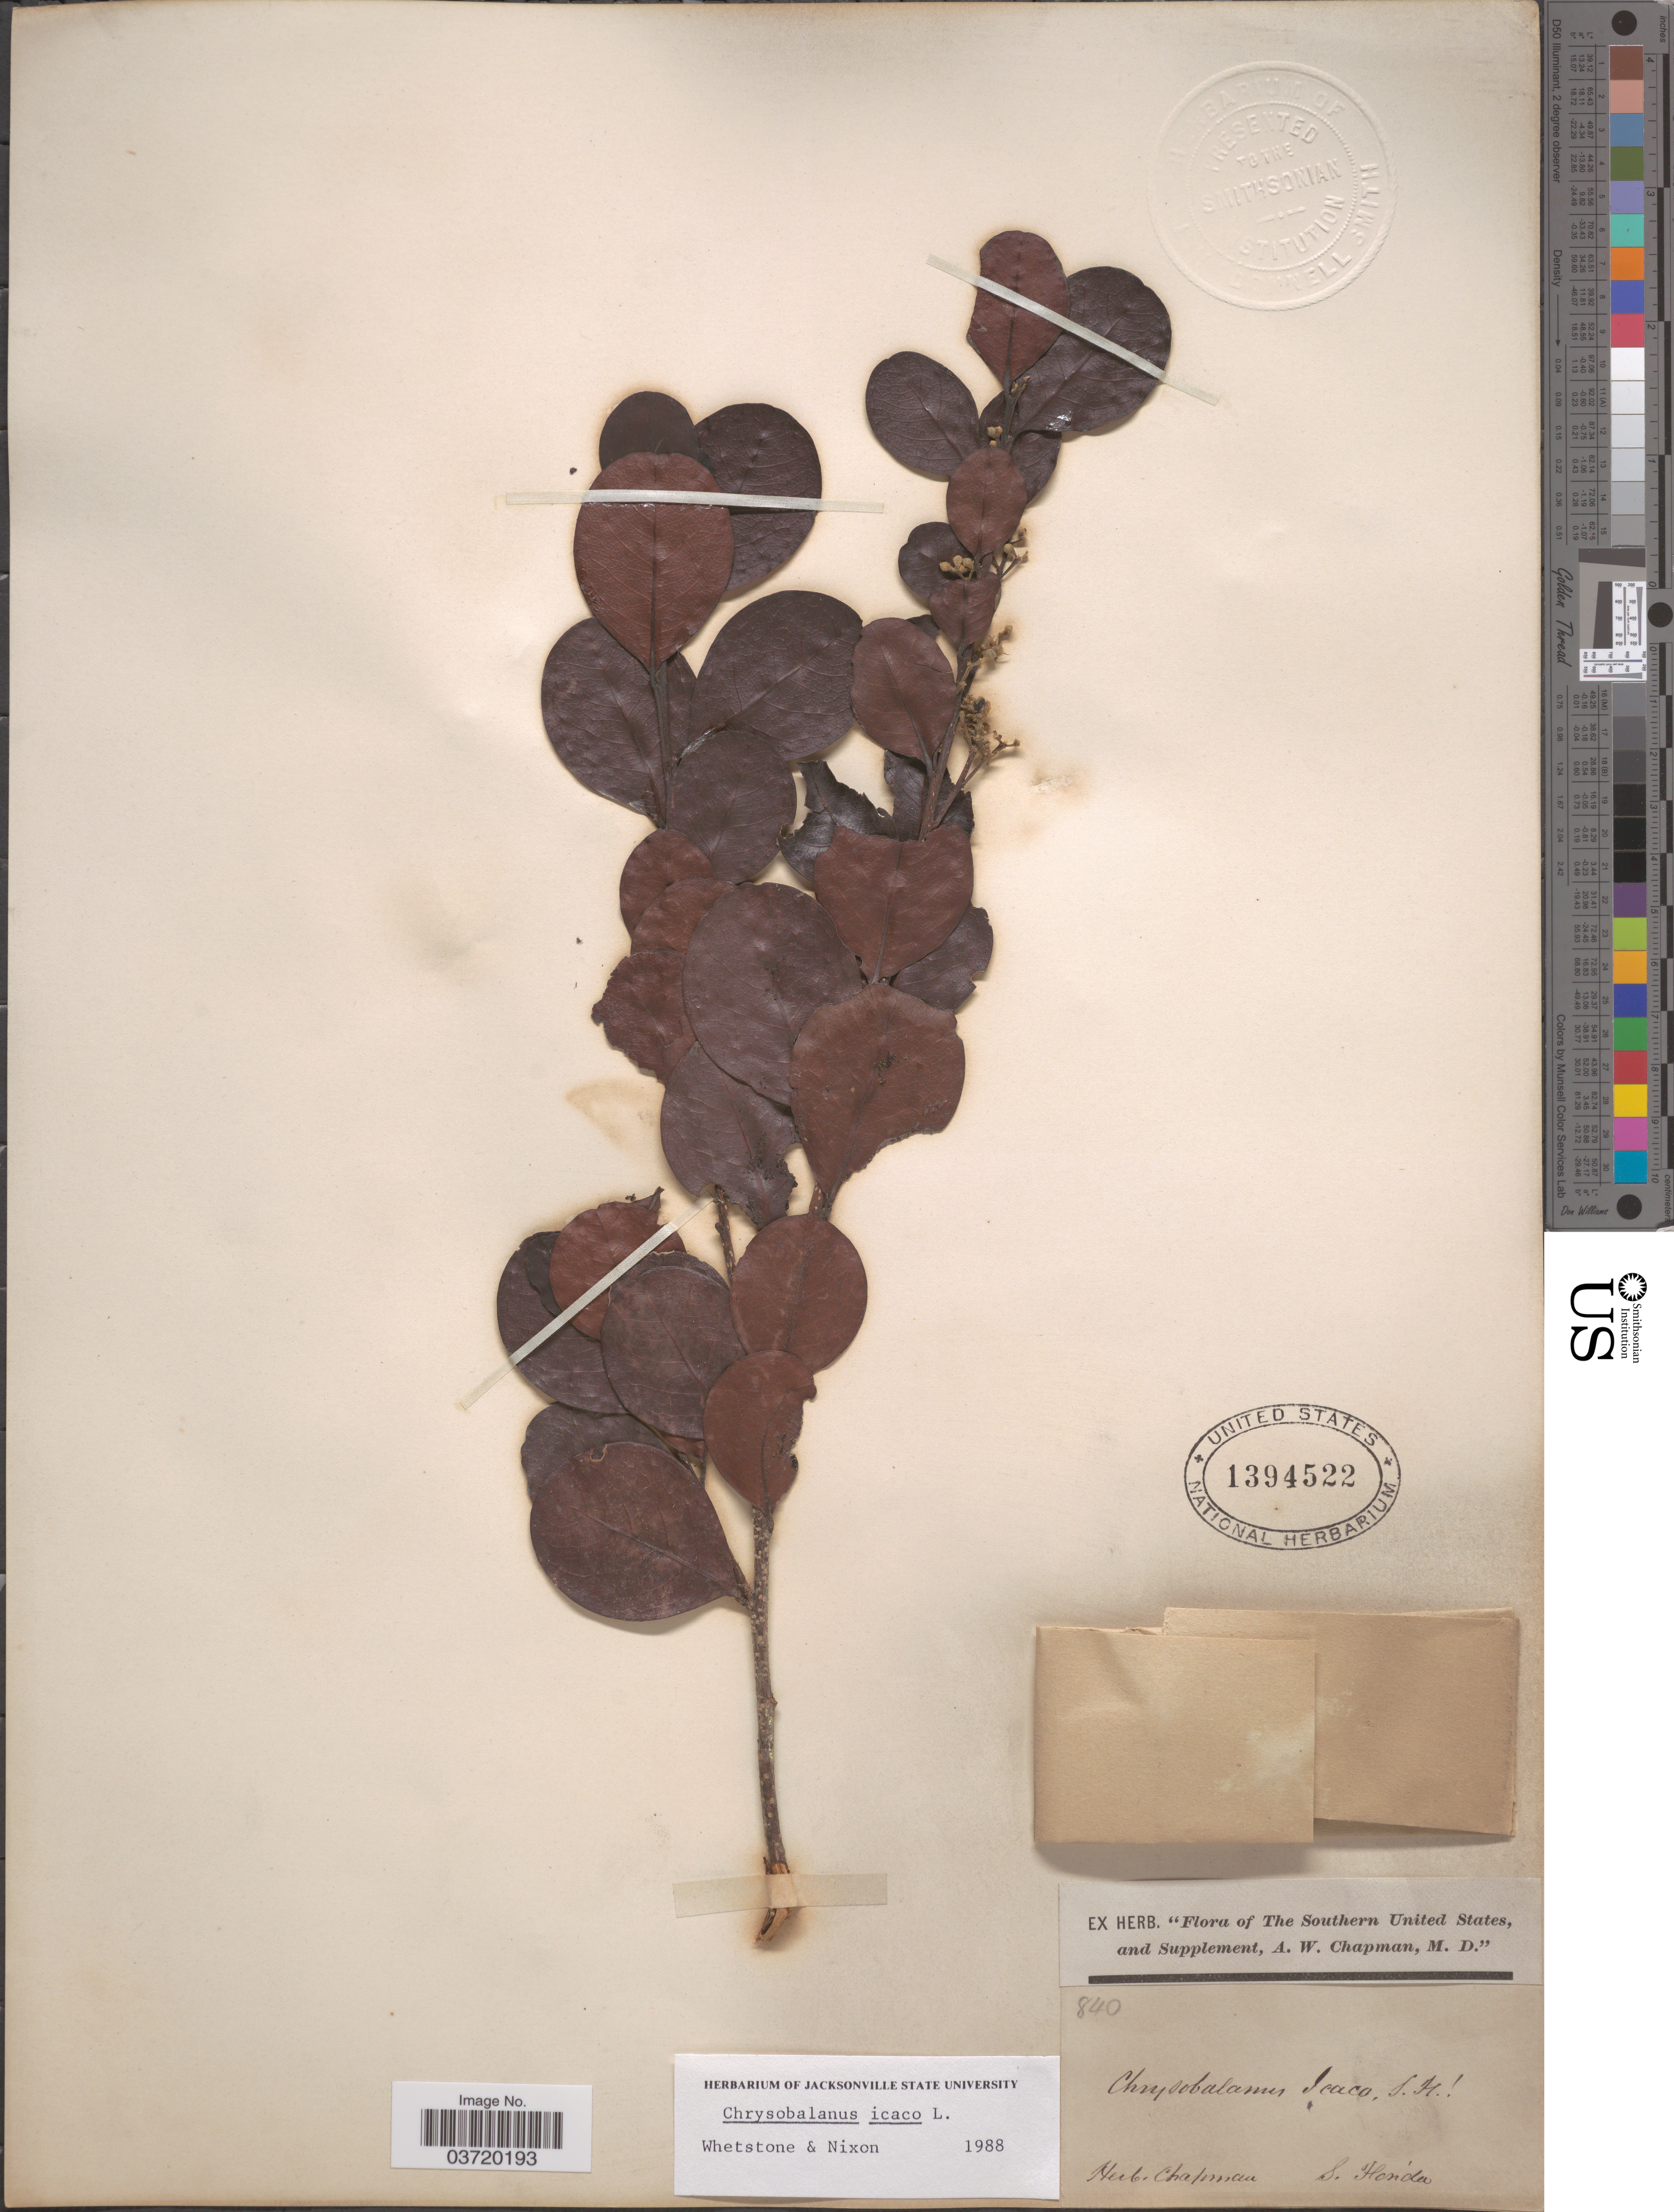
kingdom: Plantae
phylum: Tracheophyta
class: Magnoliopsida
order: Malpighiales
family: Chrysobalanaceae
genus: Chrysobalanus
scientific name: Chrysobalanus icaco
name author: L.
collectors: ex herb. Chapman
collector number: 840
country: United States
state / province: Florida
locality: Southern United States. S. Florida.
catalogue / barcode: US 1394522